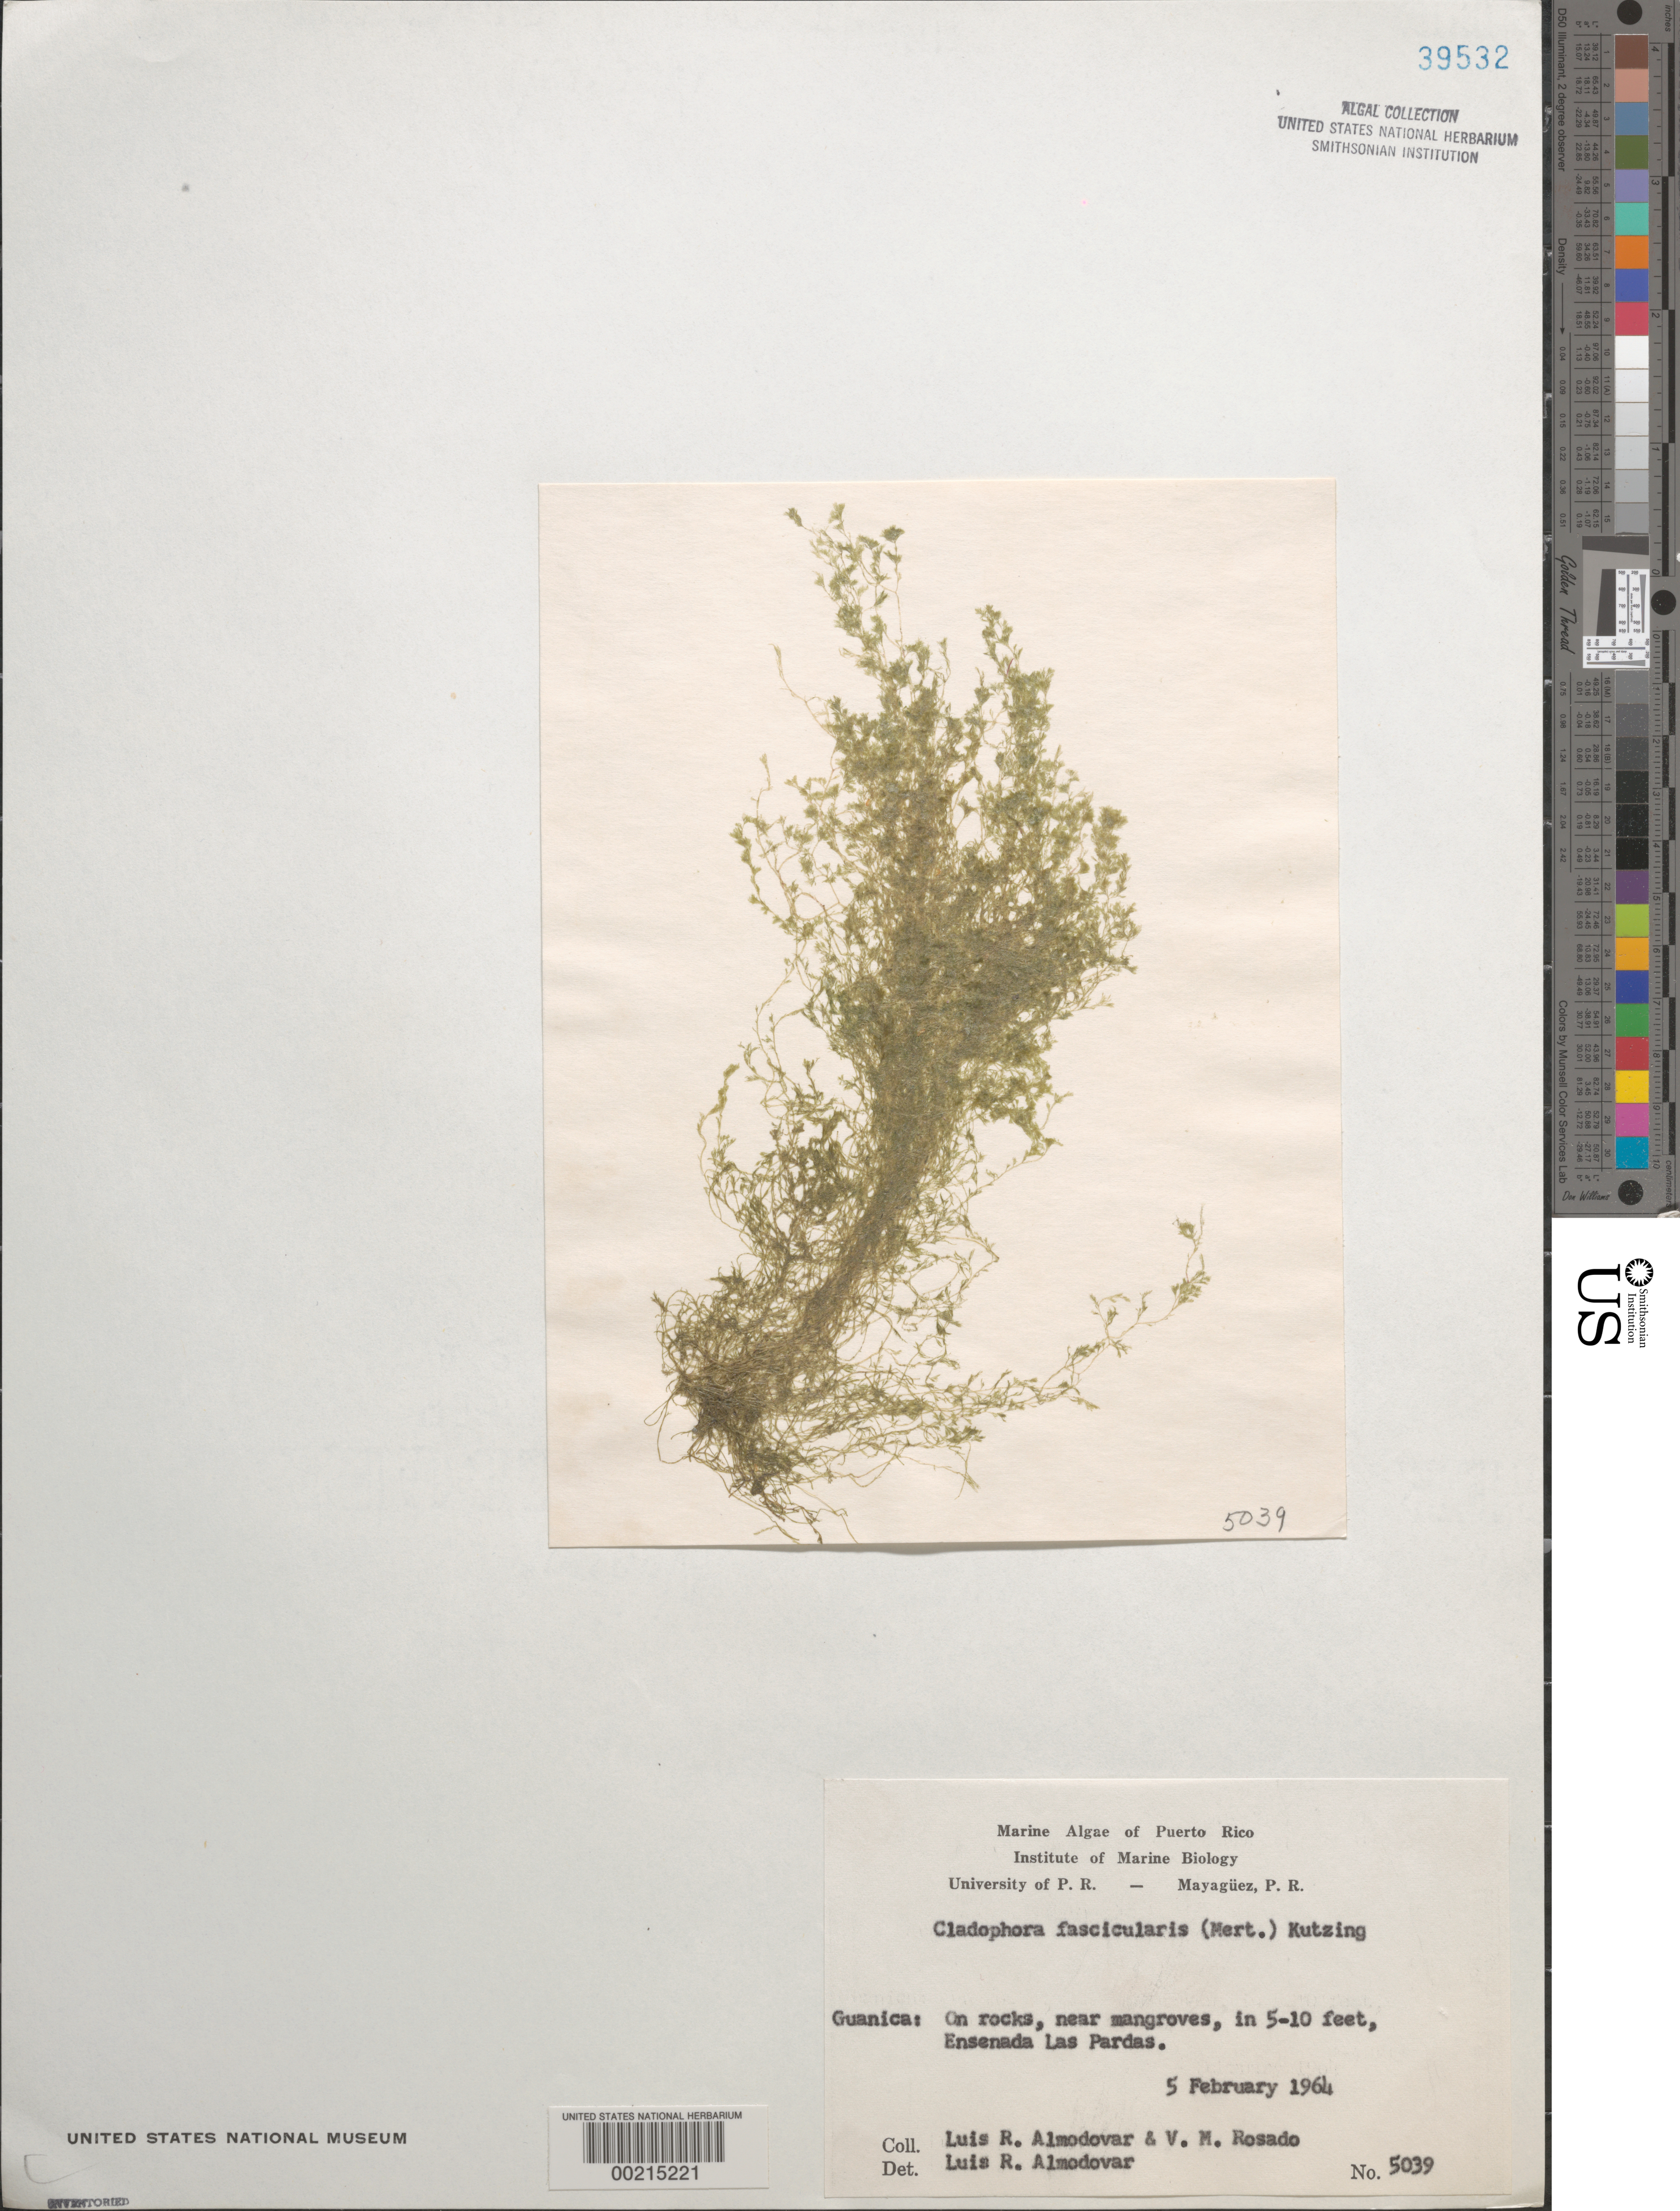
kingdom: Plantae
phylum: Chlorophyta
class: Ulvophyceae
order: Bryopsidales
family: Caulerpaceae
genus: Caulerpa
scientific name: Caulerpa chemnitzia var. vanbossae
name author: (Setch. & N.L. Gardner) Fern.-Garcia & Riosm.-Rod.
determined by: Algae name updating Project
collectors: L. Almodovar & V. Rosado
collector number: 5039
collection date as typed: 05 Feb 1964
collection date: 1964-02-05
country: Puerto Rico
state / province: Guanica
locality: Ensenada las Pardas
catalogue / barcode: US 39532